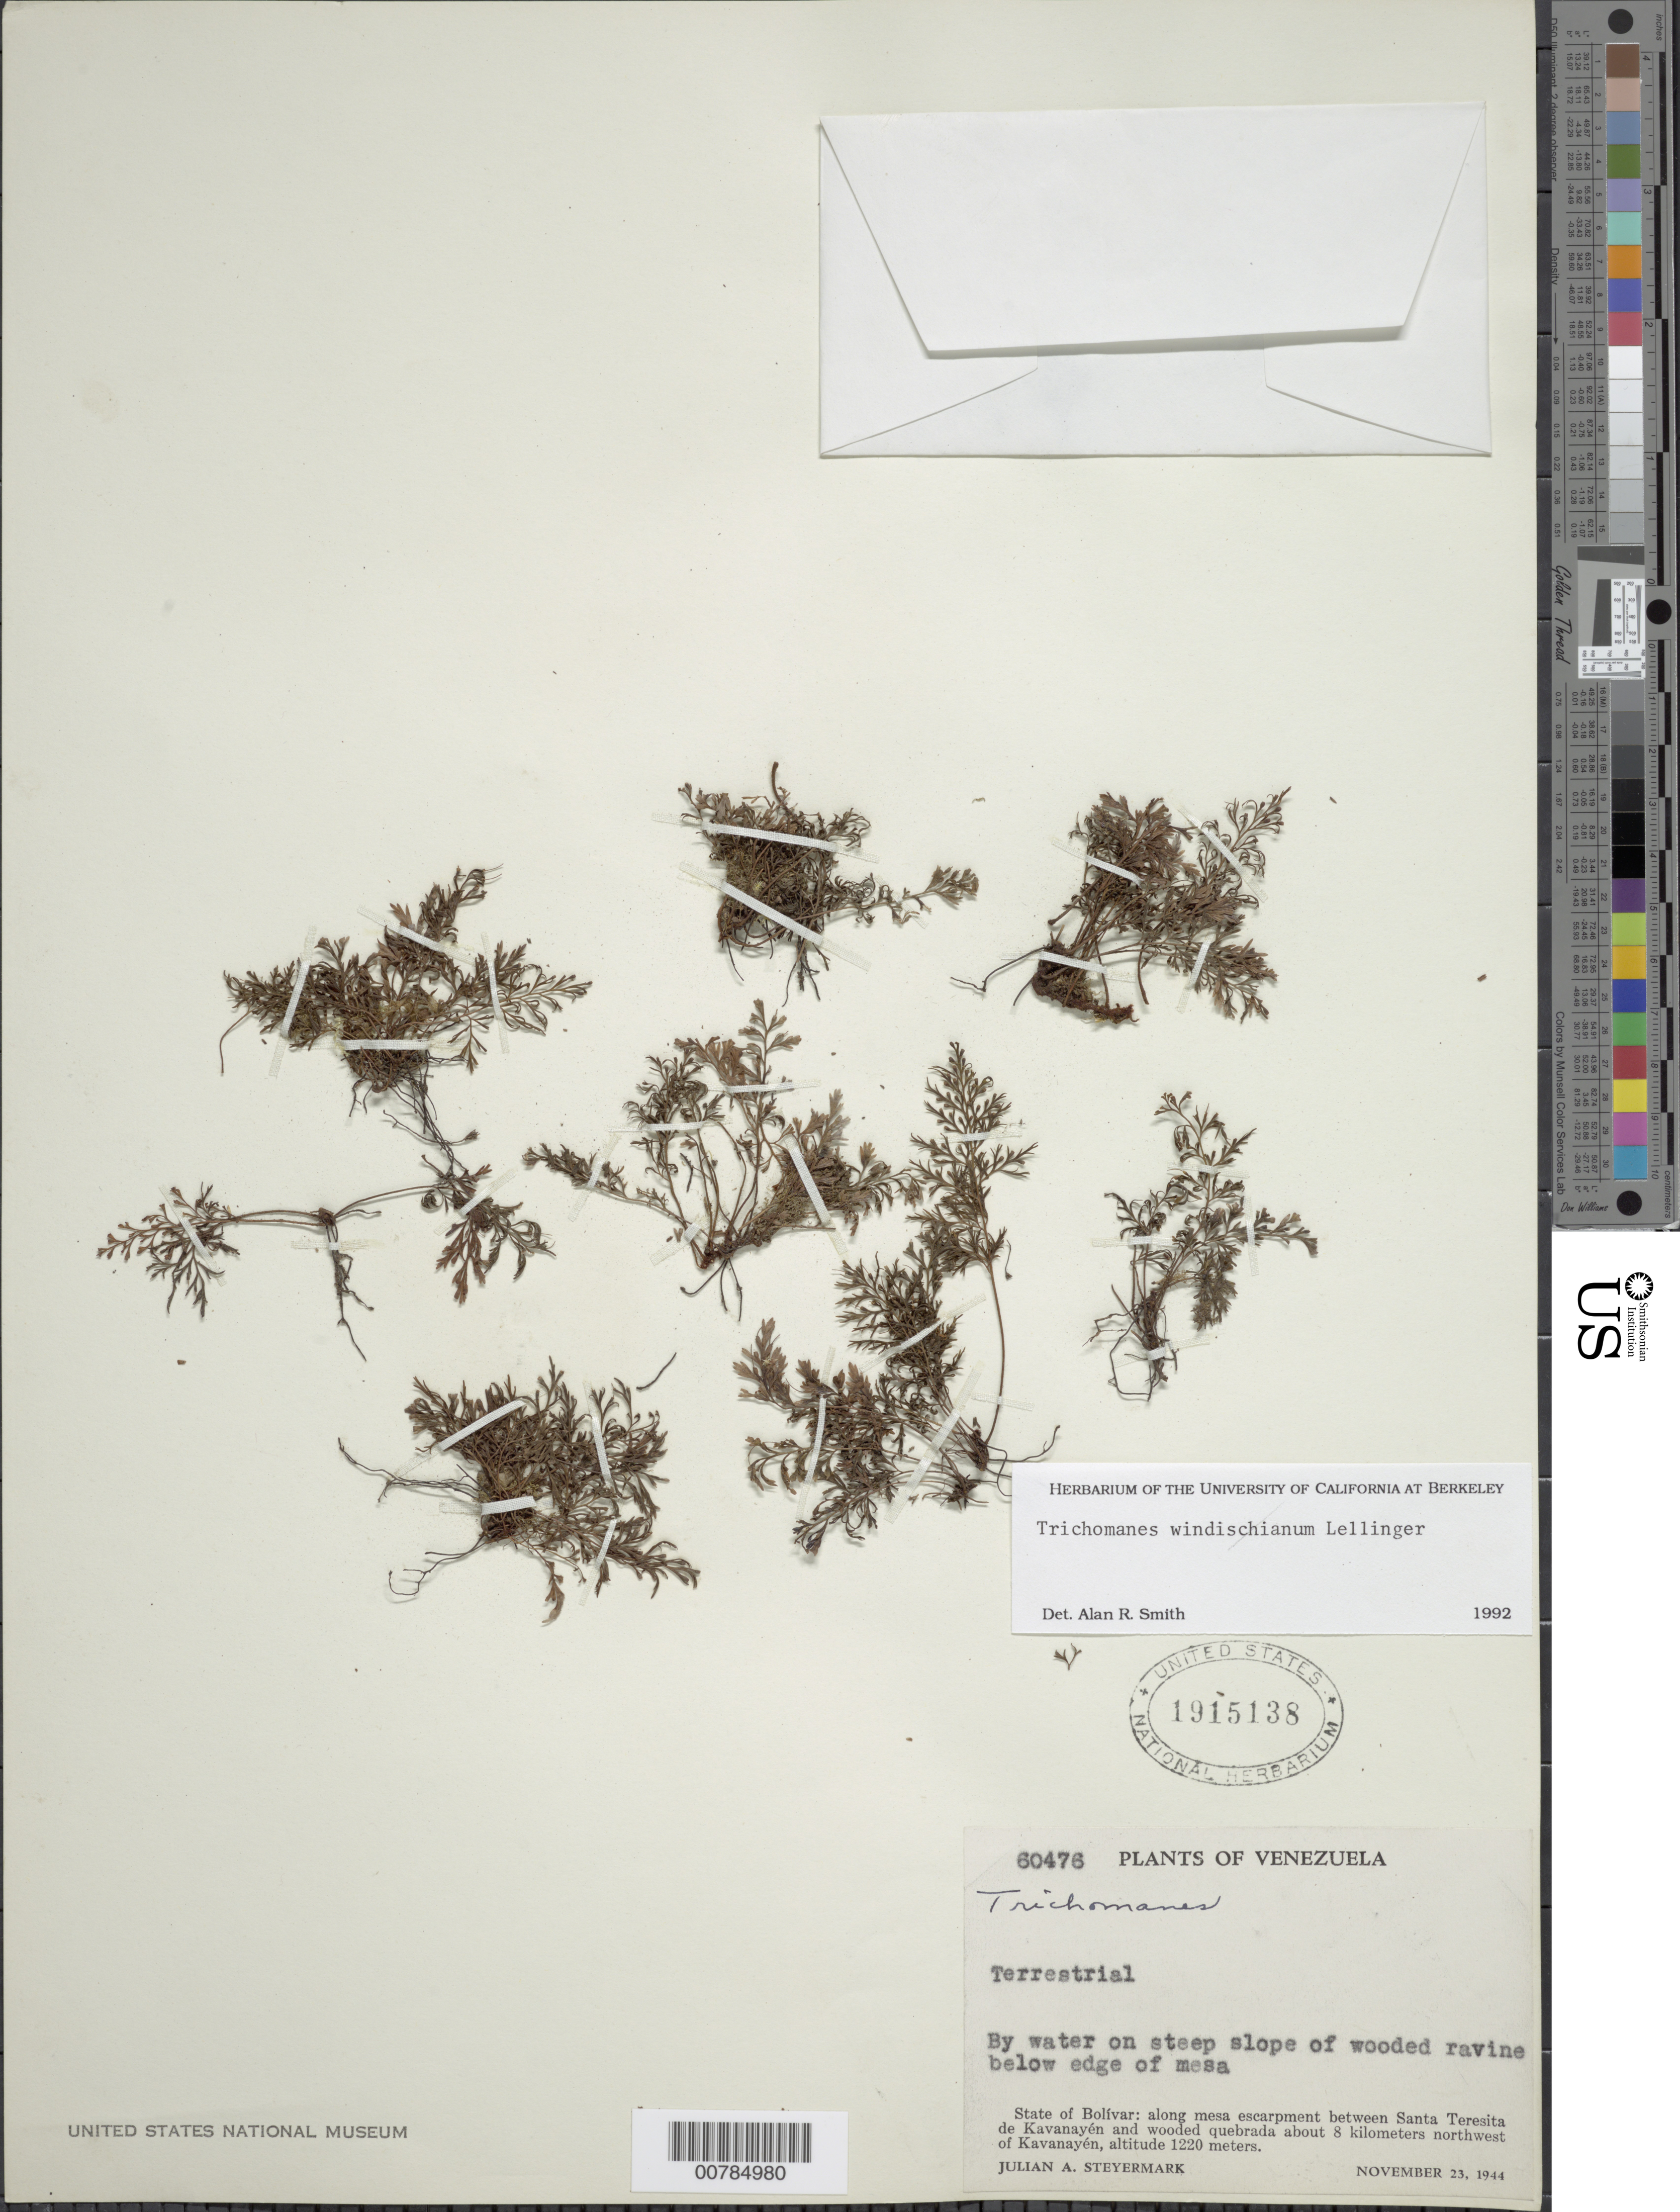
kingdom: Plantae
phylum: Tracheophyta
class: Polypodiopsida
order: Hymenophyllales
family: Hymenophyllaceae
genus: Trichomanes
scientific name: Trichomanes bicorne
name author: Hook.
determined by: Lellinger, David B., (BOT), Smithsonian Institution - National Museum of Natural History (UNITED STATES)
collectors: J. Steyermark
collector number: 60476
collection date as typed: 23-Nov-44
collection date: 1944-11-23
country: Venezuela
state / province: Bolívar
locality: Santa Teresita de Kavanayen to 8 km NW of Kavanayén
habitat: By water on steep slope of wooded ravine below edge of mesa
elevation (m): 1220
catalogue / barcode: US 1915138